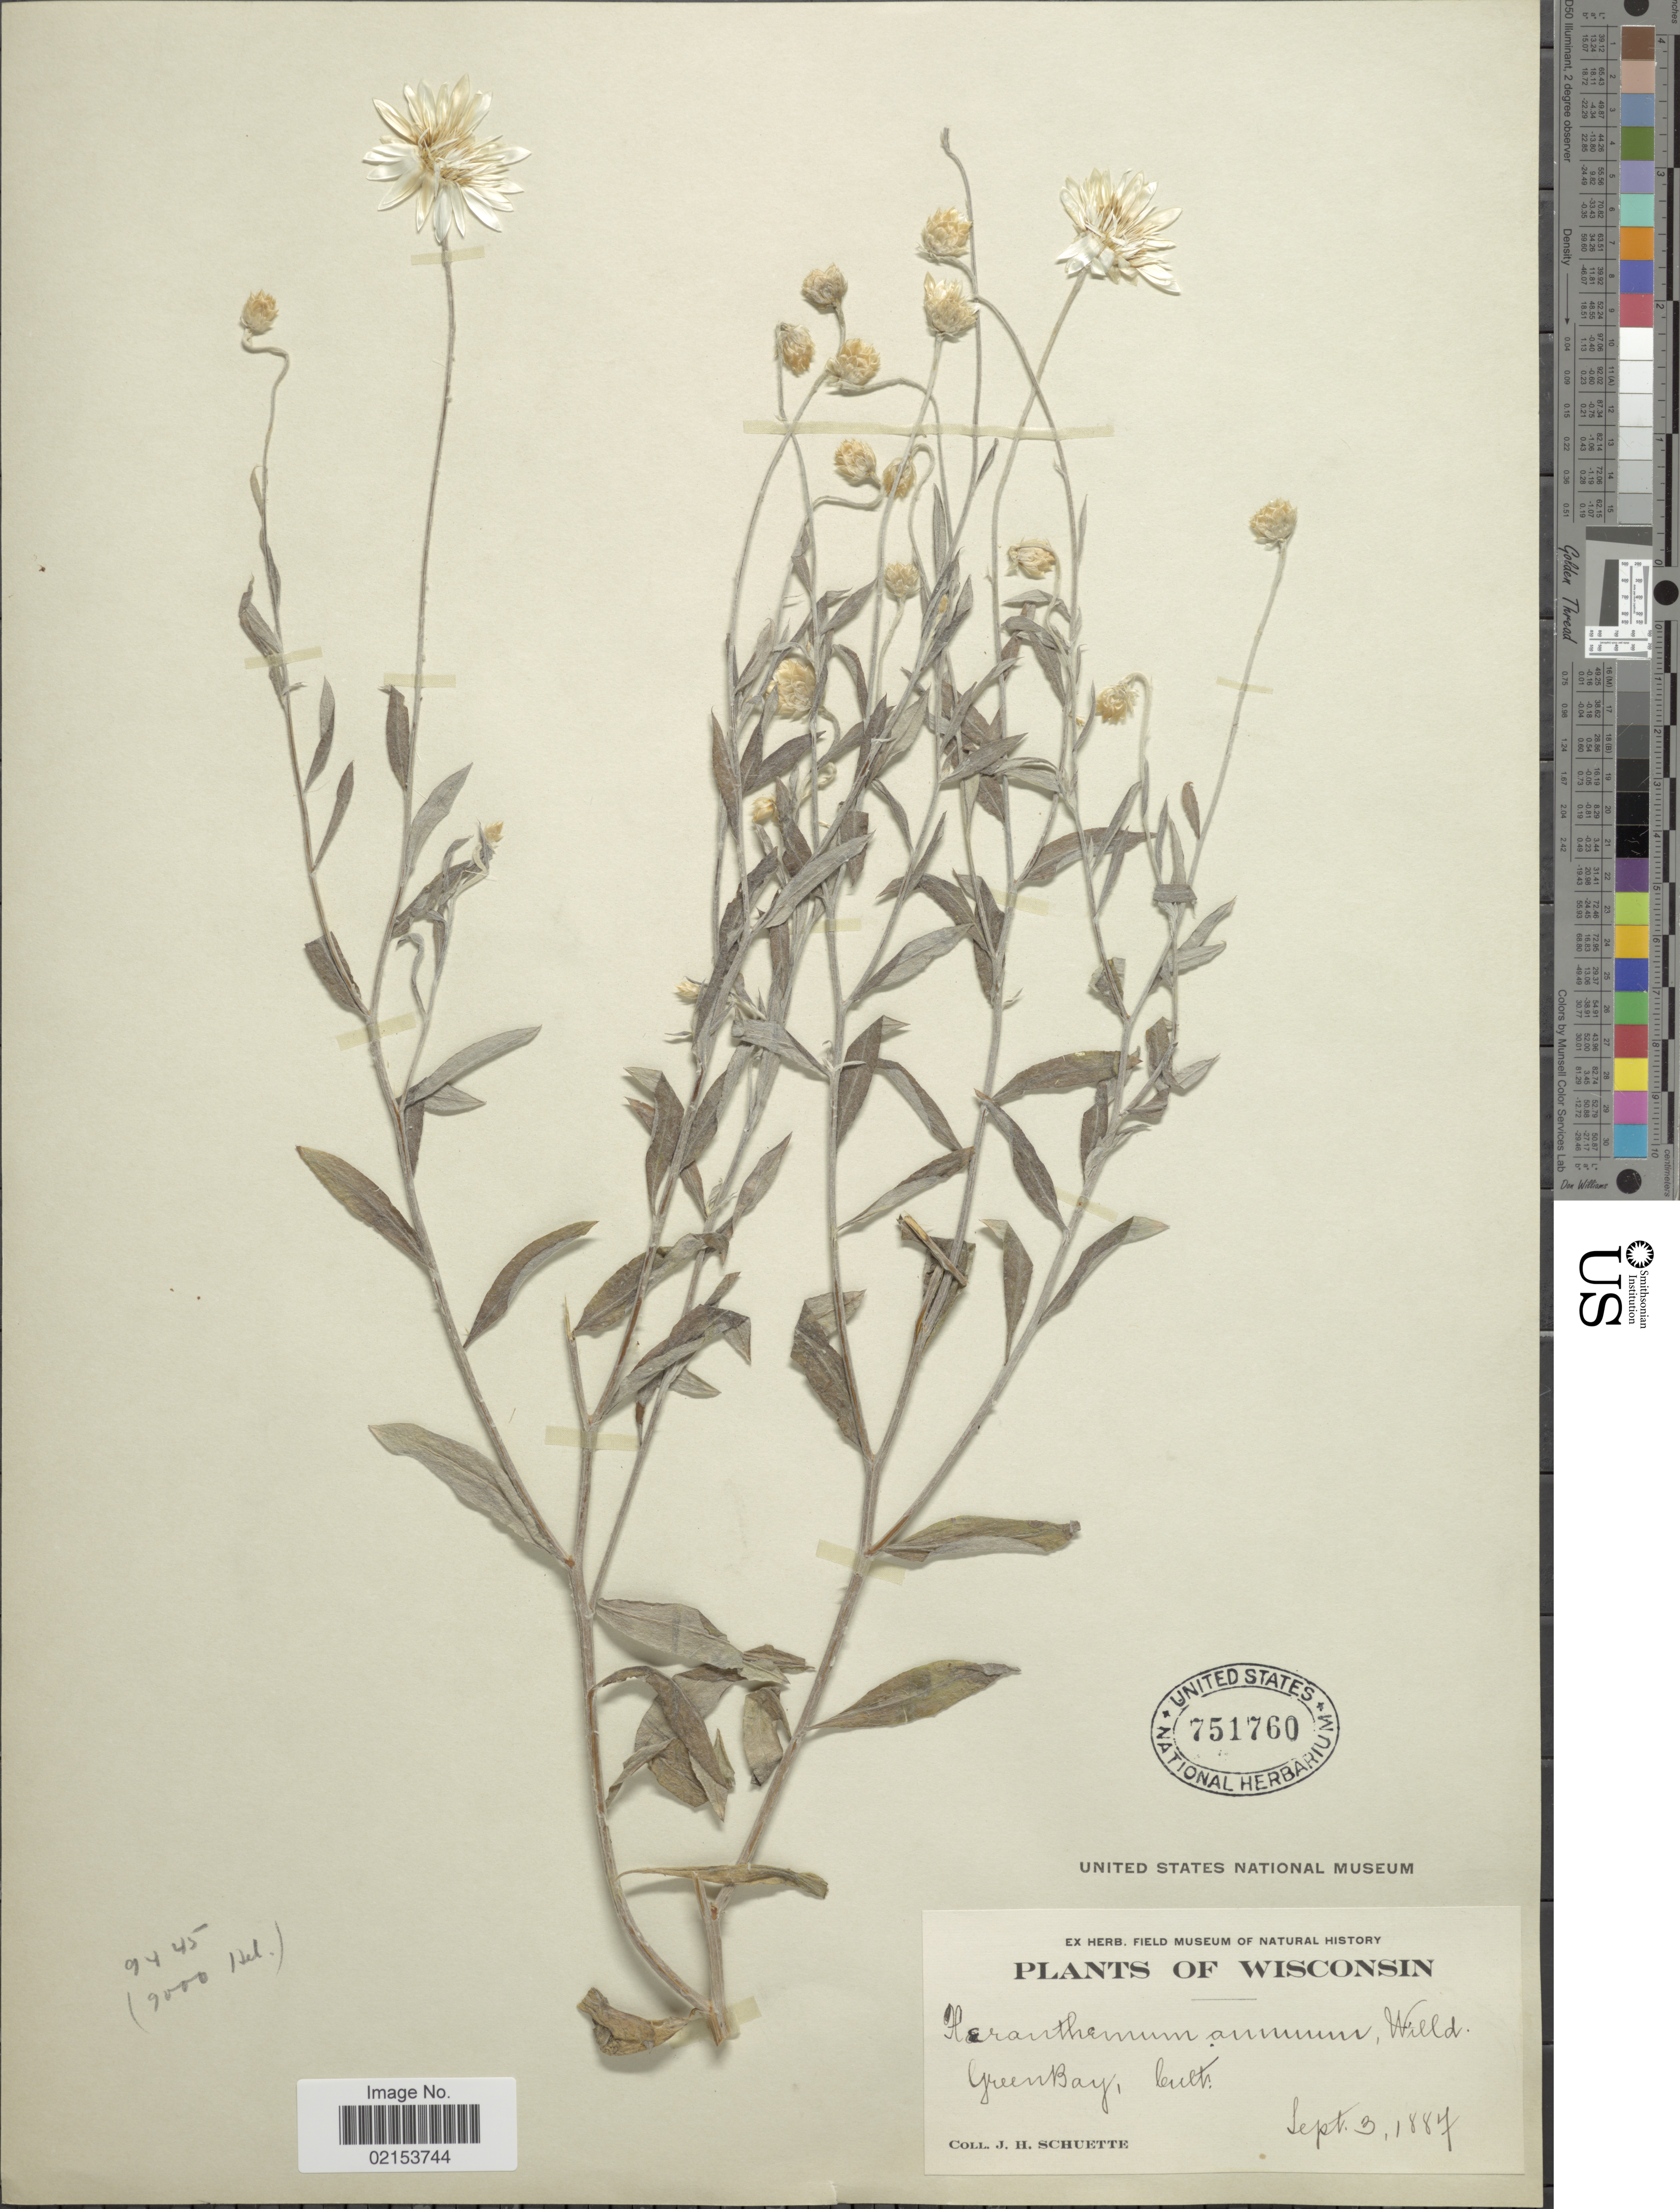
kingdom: Plantae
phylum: Tracheophyta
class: Magnoliopsida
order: Asterales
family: Asteraceae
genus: Xeranthemum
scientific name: Xeranthemum annuum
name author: L.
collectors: J. H. Schuette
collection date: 1887-09-03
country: United States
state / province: Wisconsin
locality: Green Bay, Cult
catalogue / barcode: US 751760